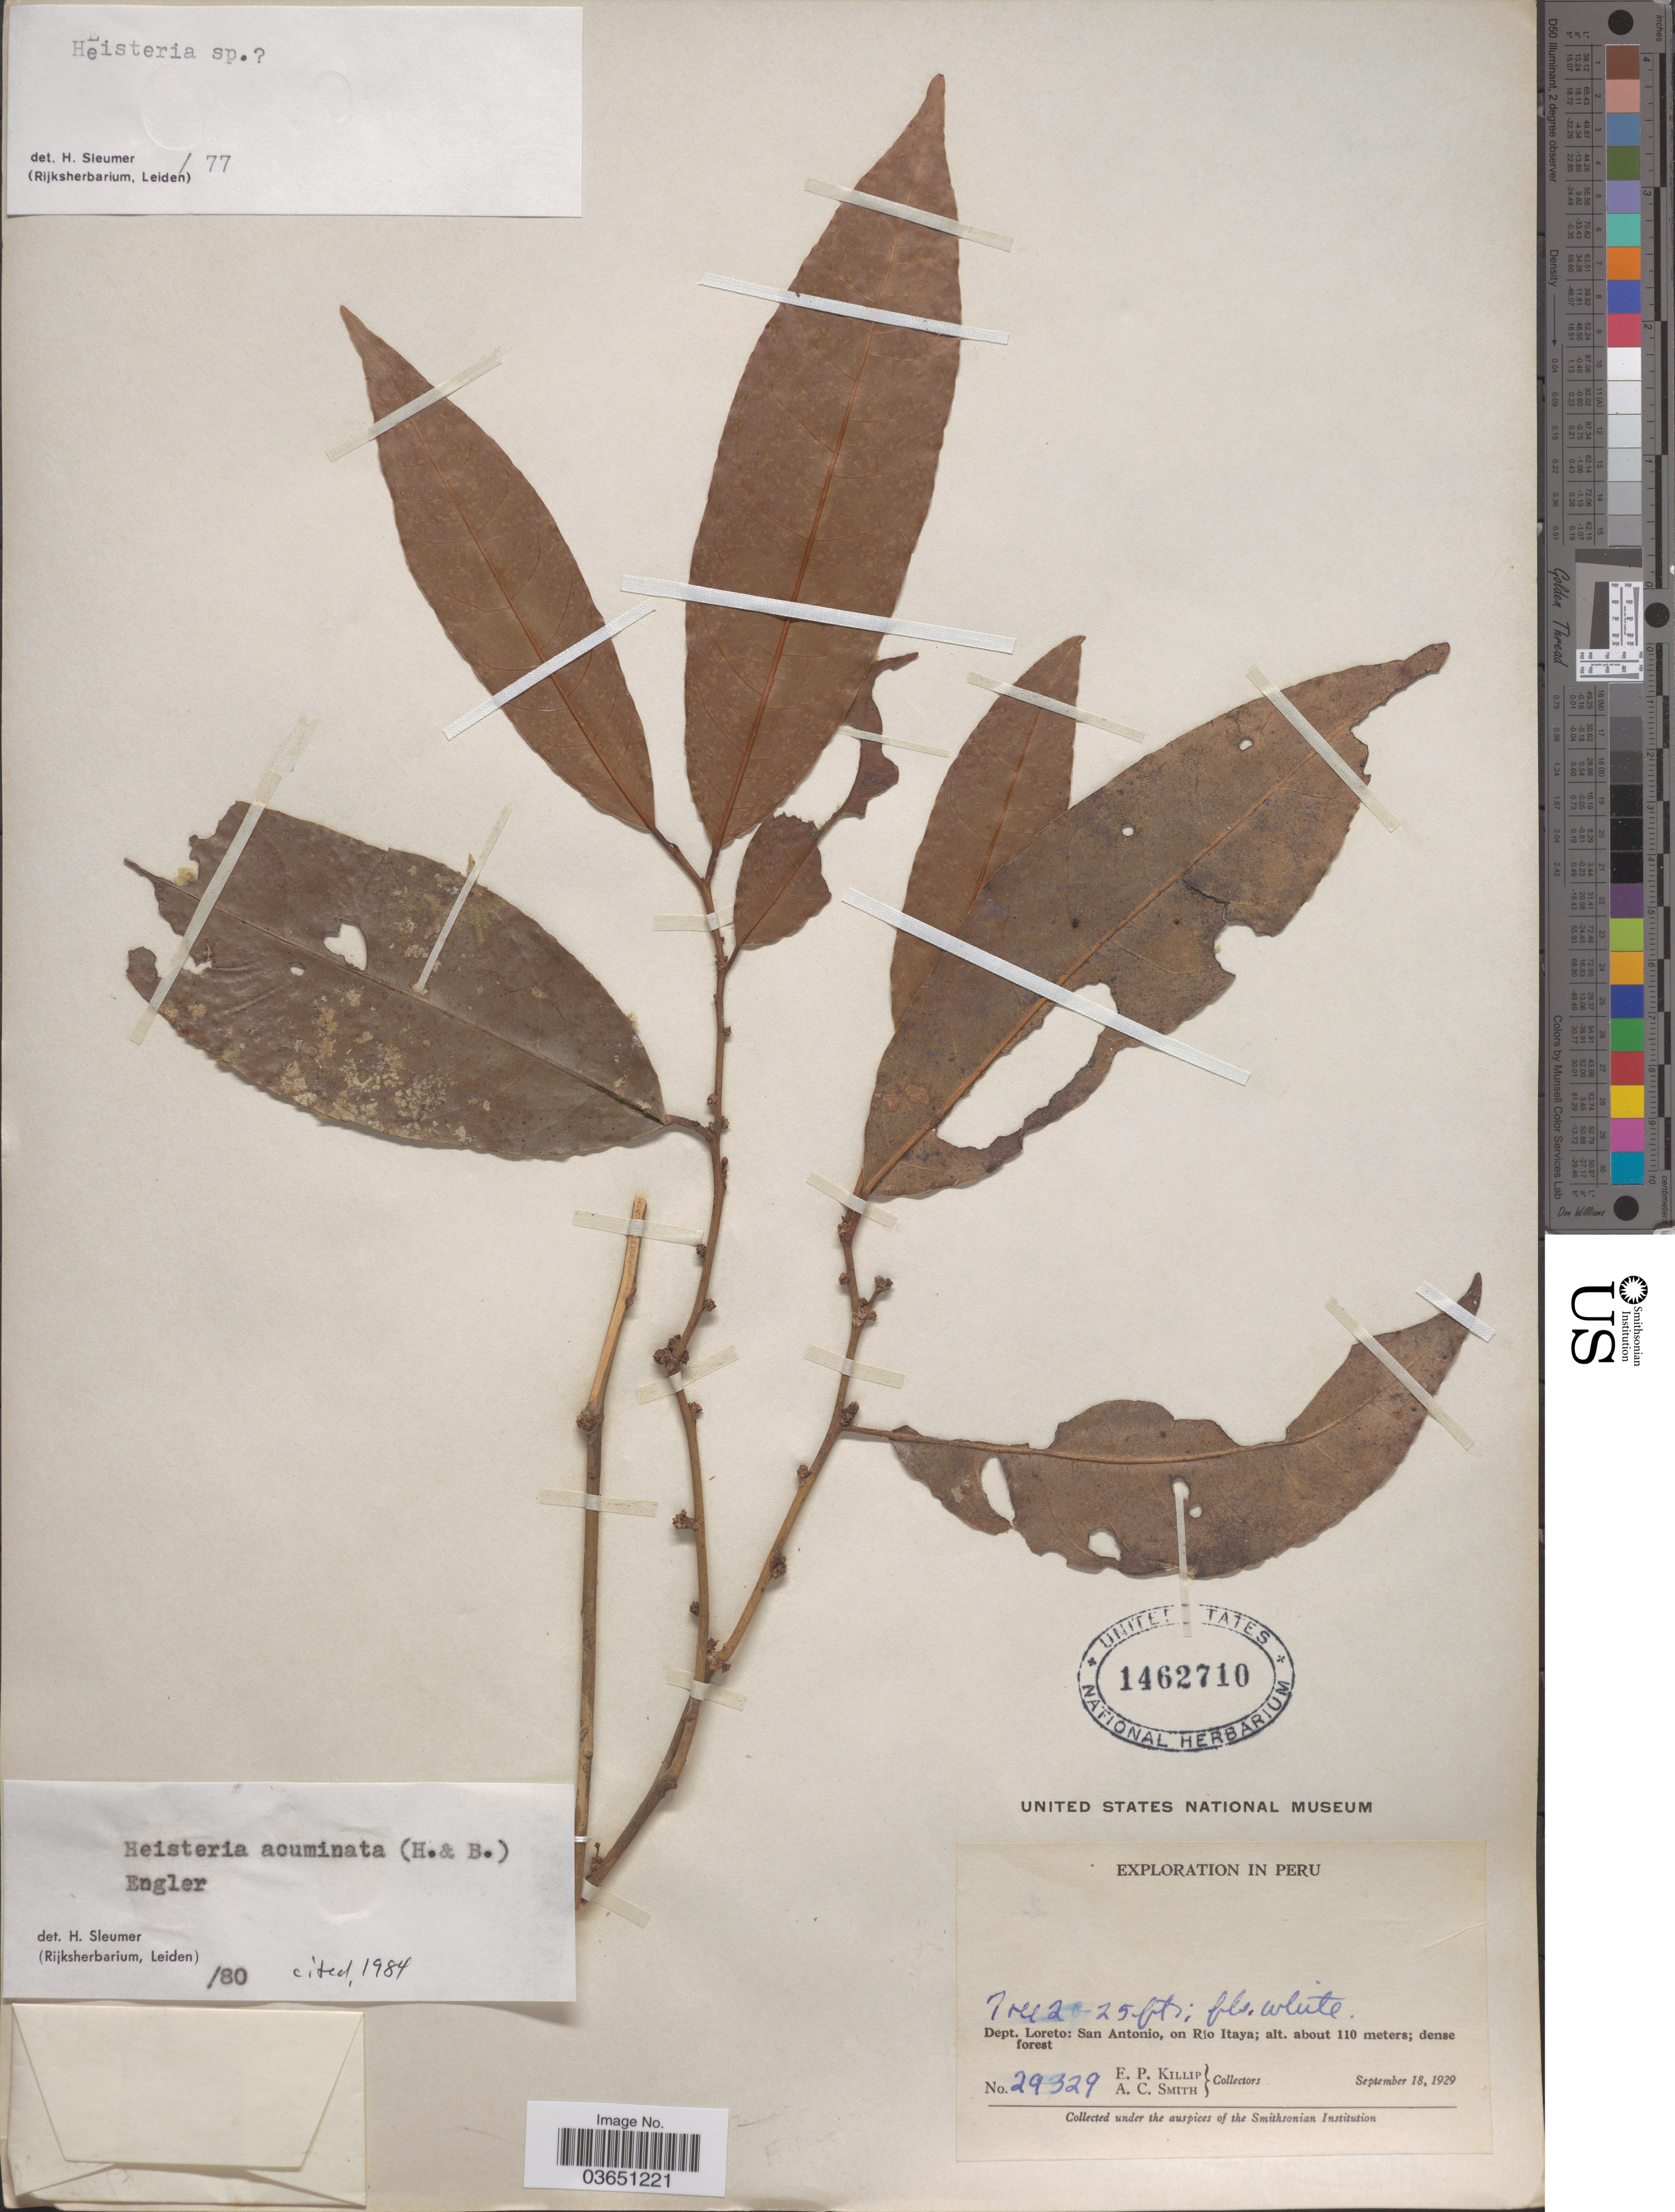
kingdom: Plantae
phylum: Tracheophyta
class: Magnoliopsida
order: Santalales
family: Erythropalaceae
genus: Heisteria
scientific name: Heisteria acuminata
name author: (Humb. & Bonpl.) Engl.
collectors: E. P. Killip & A. C. Smith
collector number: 29329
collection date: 1929-09-18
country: Peru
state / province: Loreto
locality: Dept. Loreto: San Antonio, on Río Itaya.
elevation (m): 110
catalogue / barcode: US 1462710